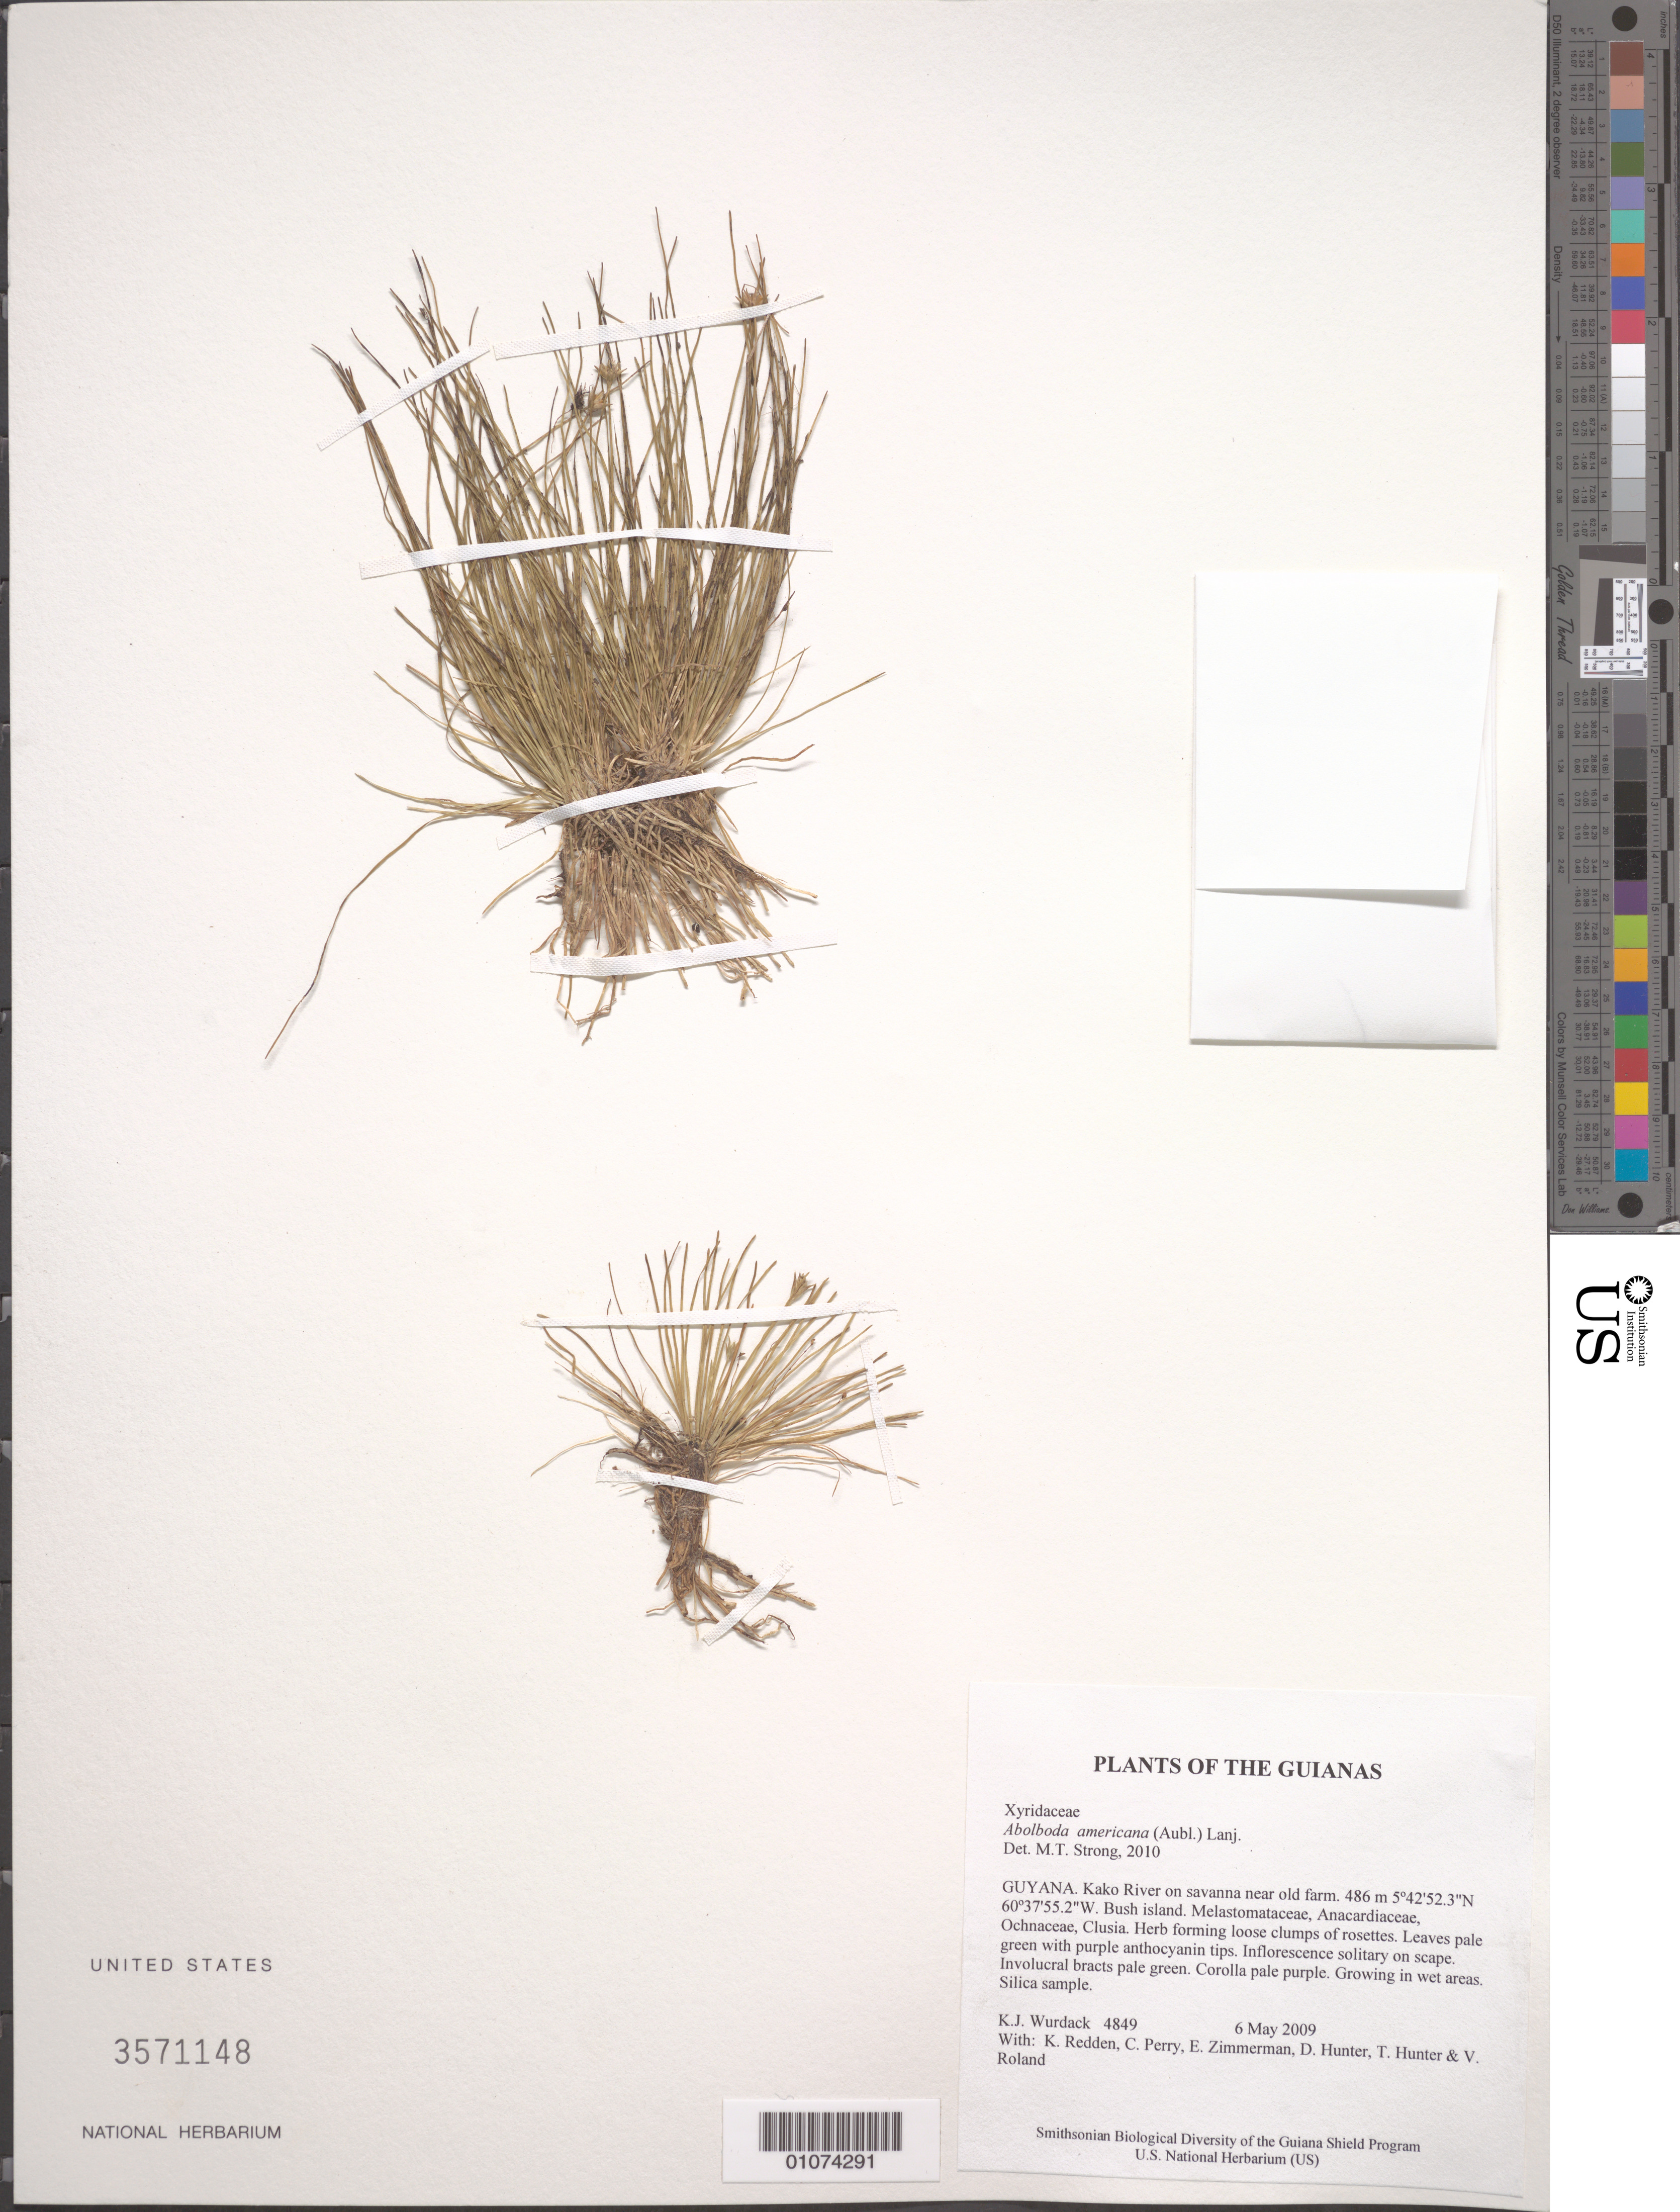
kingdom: Plantae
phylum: Tracheophyta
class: Liliopsida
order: Poales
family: Xyridaceae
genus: Abolboda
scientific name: Abolboda americana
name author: (Aubl.) Lanj.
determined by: Strong, M. T., (US), Smithsonian Institution - National Museum of Natural History (UNITED STATES)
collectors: K. Wurdack, K. M. Redden, C. Perry, E. Zimmerman, D. Hunter, T. Hunter & V. Roland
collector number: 4849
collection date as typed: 6 May 2009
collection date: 2009-05-06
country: Guyana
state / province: Cuyuni-Mazaruni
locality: Kako River on savanna near old farm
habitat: Bush island. Melastomataceae, Anacardiaceae, Ochnaceae, Clusia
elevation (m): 486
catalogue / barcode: US 3571148